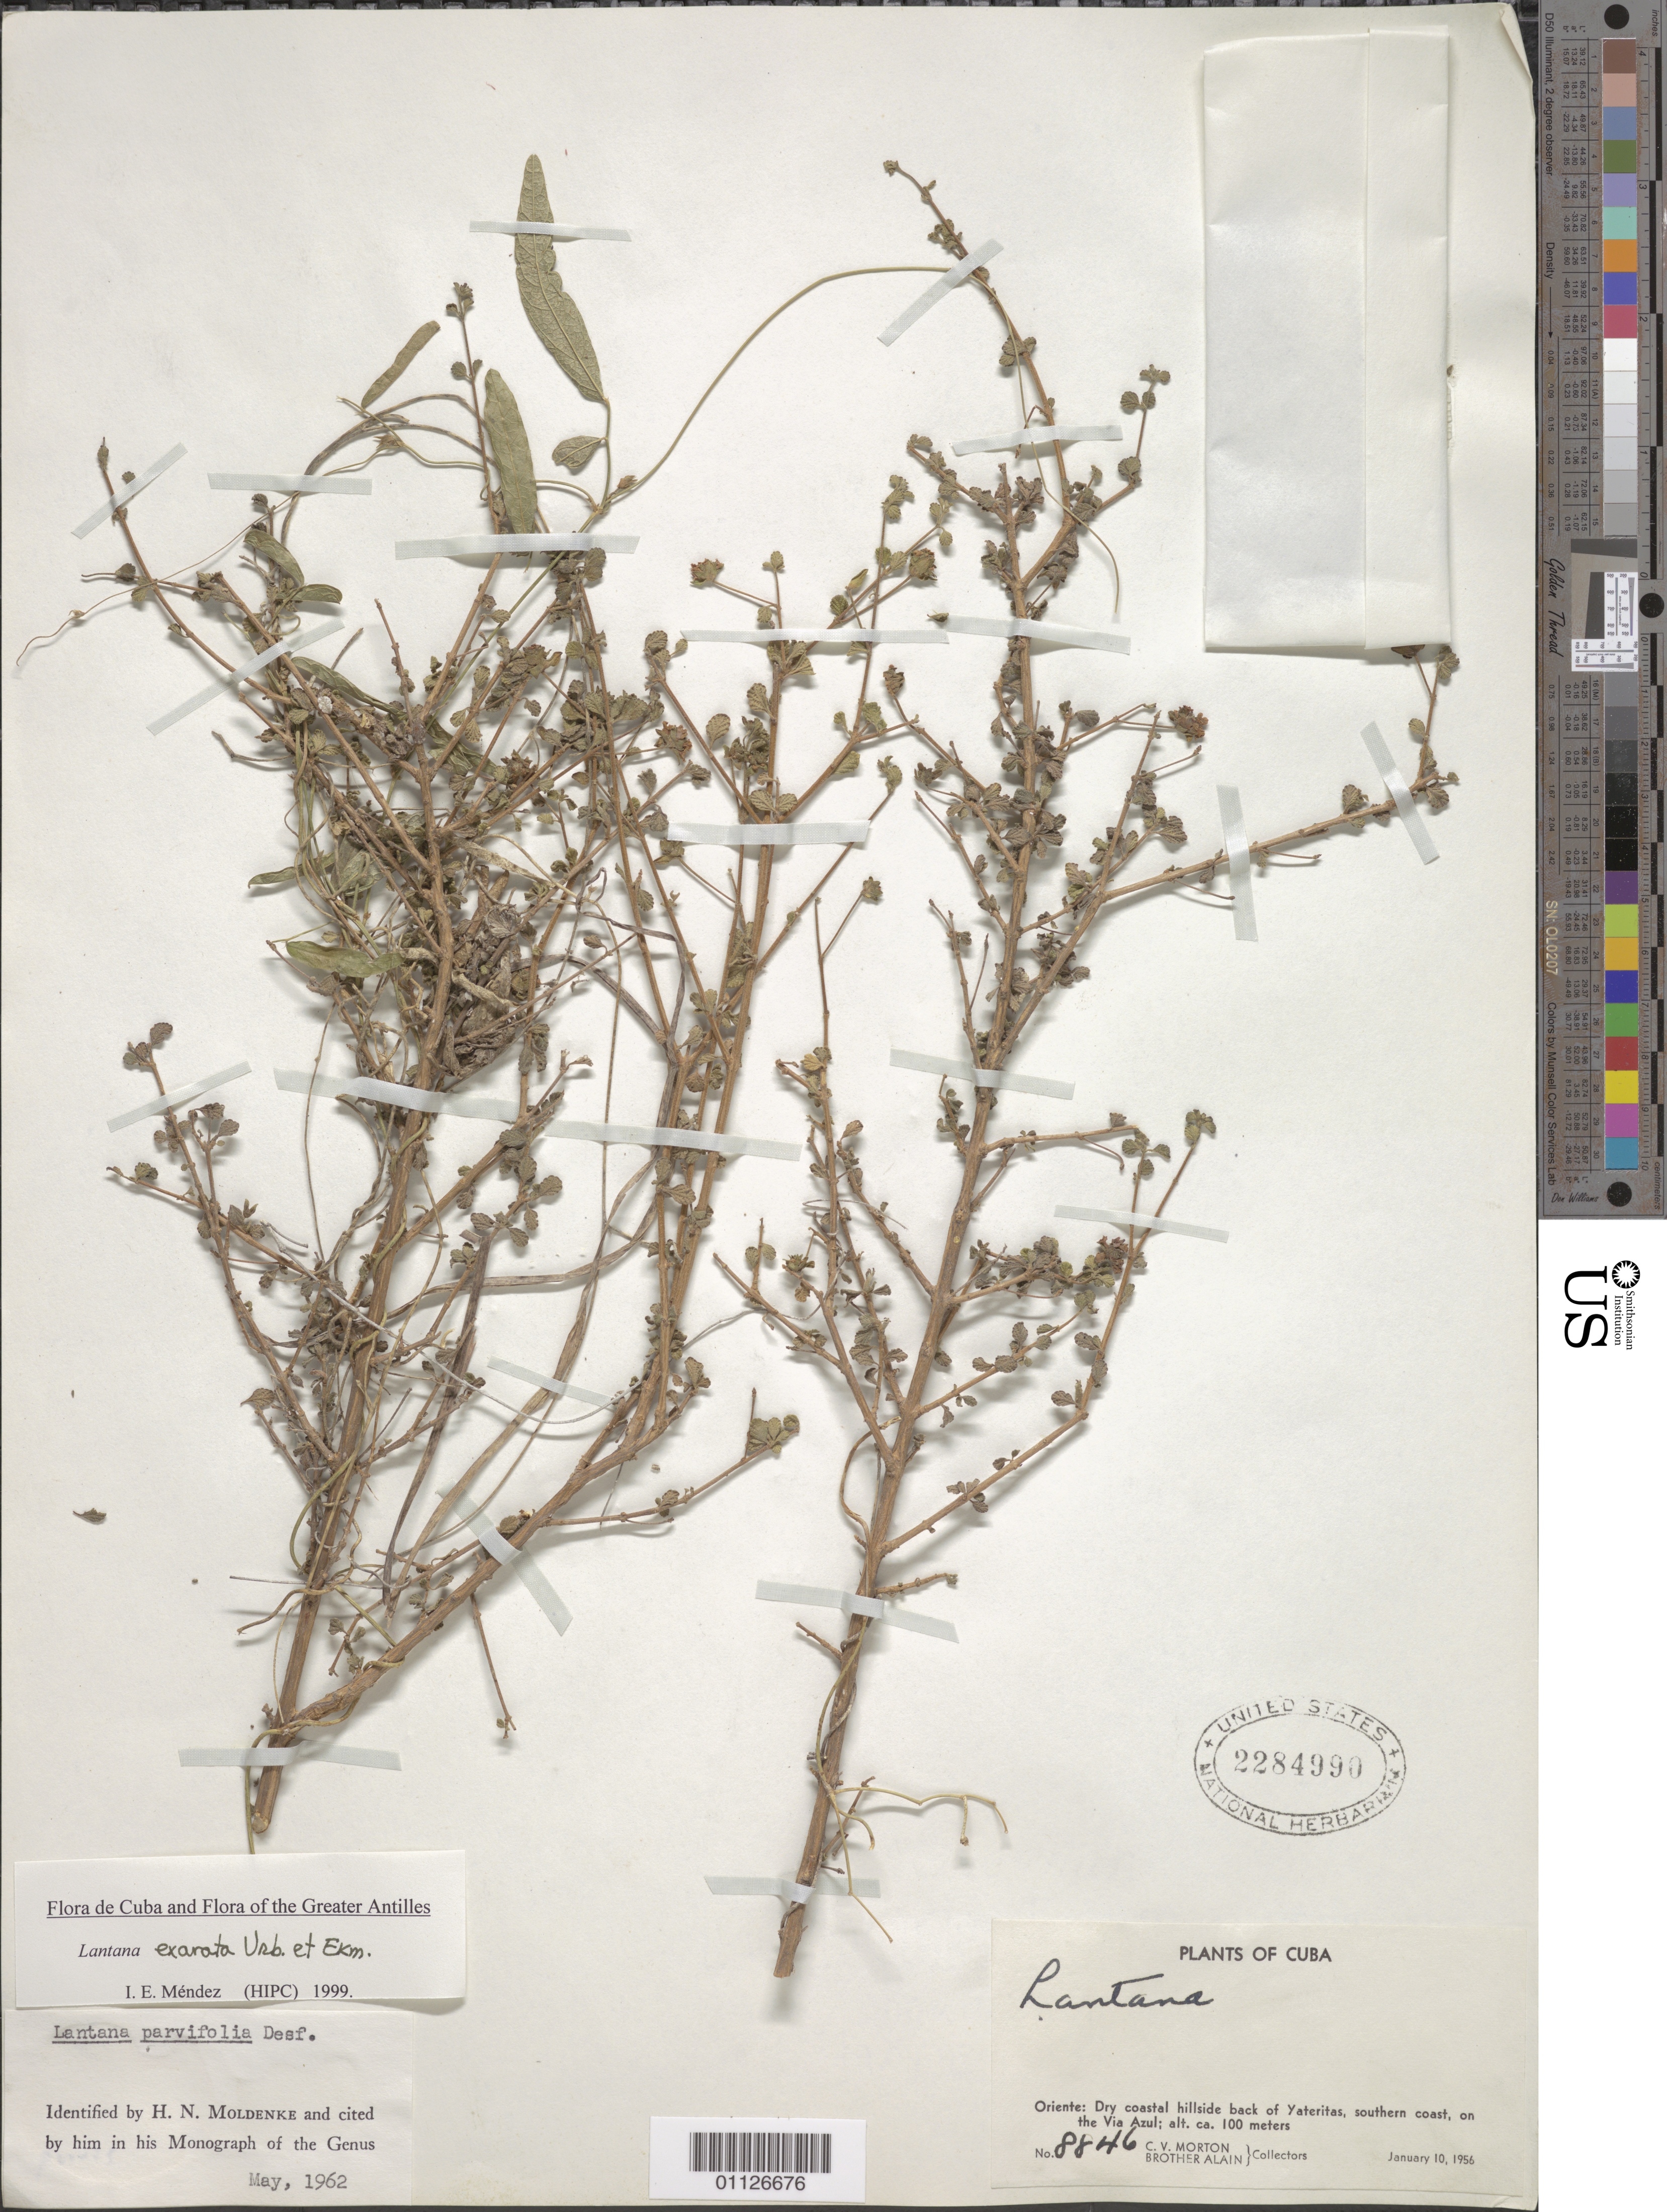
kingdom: Plantae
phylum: Tracheophyta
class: Magnoliopsida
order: Lamiales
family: Verbenaceae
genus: Lantana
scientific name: Lantana exarata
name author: Urb. & Ekman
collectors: C. V. Morton & A. H. Liogier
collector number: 8846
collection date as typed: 10 Jan 1956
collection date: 1956-01-10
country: Cuba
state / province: Guantánamo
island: Cuba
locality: Dry coastal hillside back of Yateritas, S coast, on the Via Azul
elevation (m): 100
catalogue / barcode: US 2284990